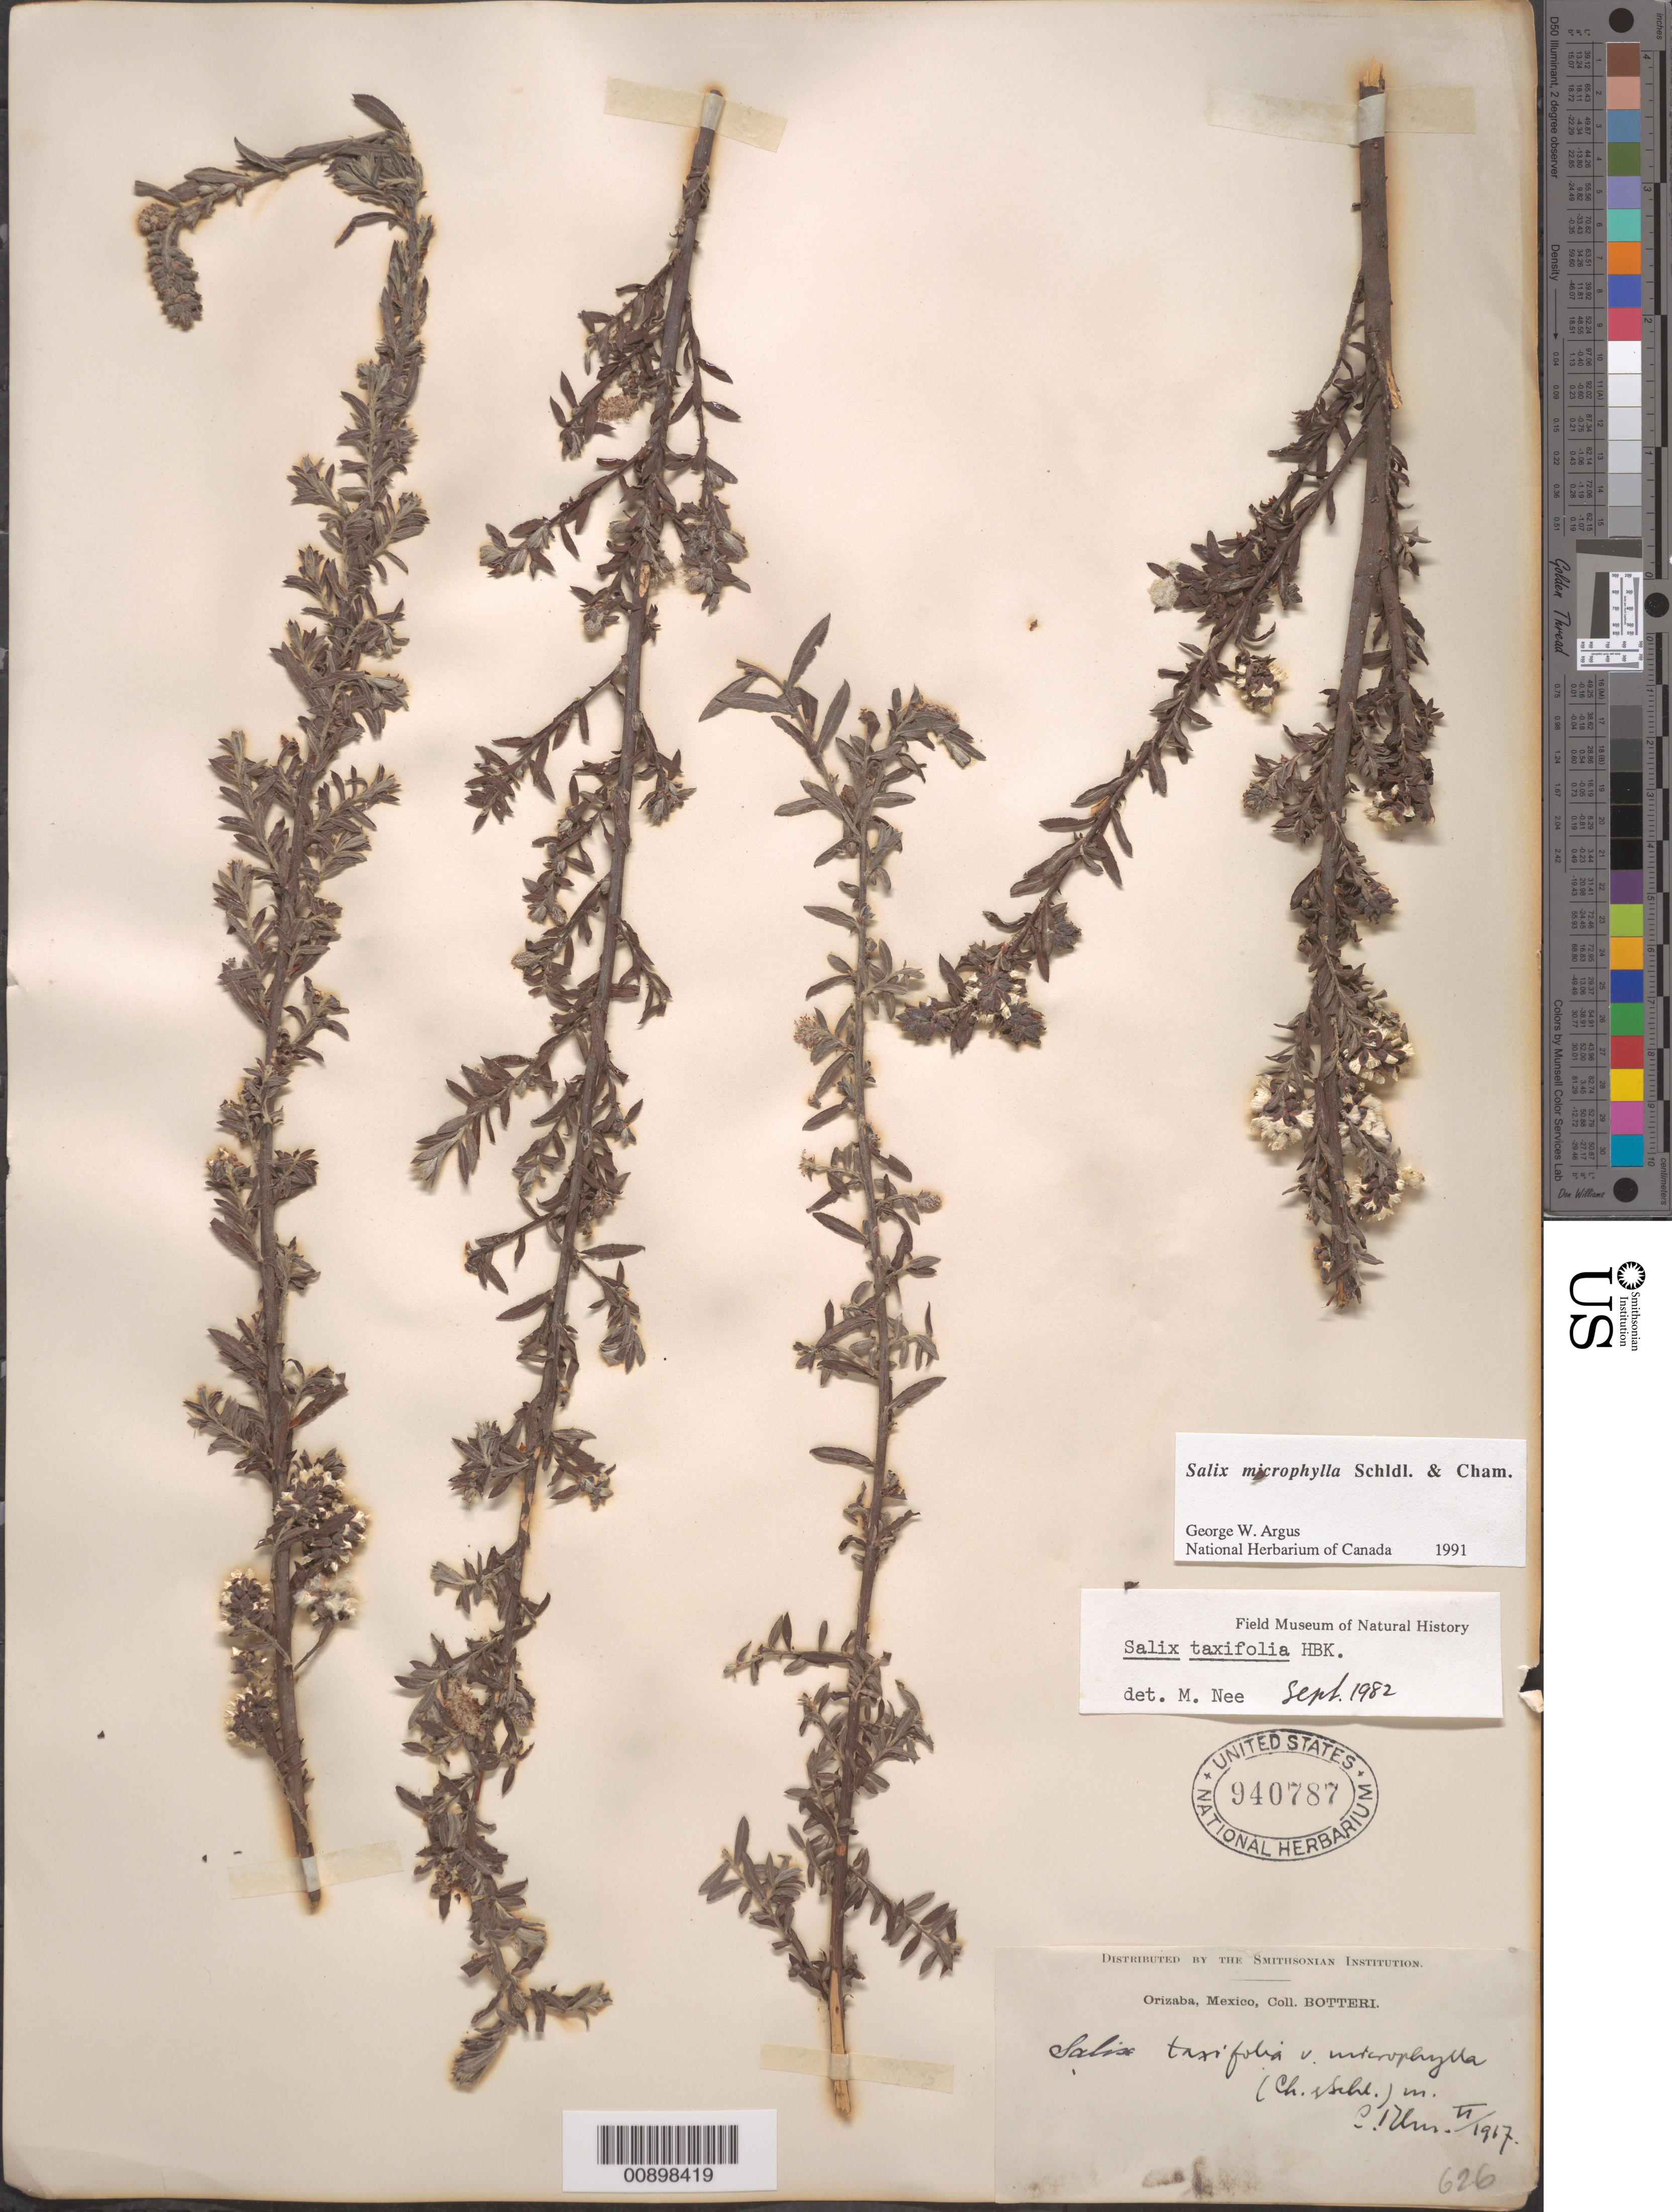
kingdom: Plantae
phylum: Tracheophyta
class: Magnoliopsida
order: Malpighiales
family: Salicaceae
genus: Salix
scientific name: Salix microphylla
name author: Schltdl. & Cham.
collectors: M. Botteri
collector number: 626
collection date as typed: Jun 1917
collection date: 1917-06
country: Mexico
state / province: Veracruz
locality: Orizaba.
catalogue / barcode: US 940787